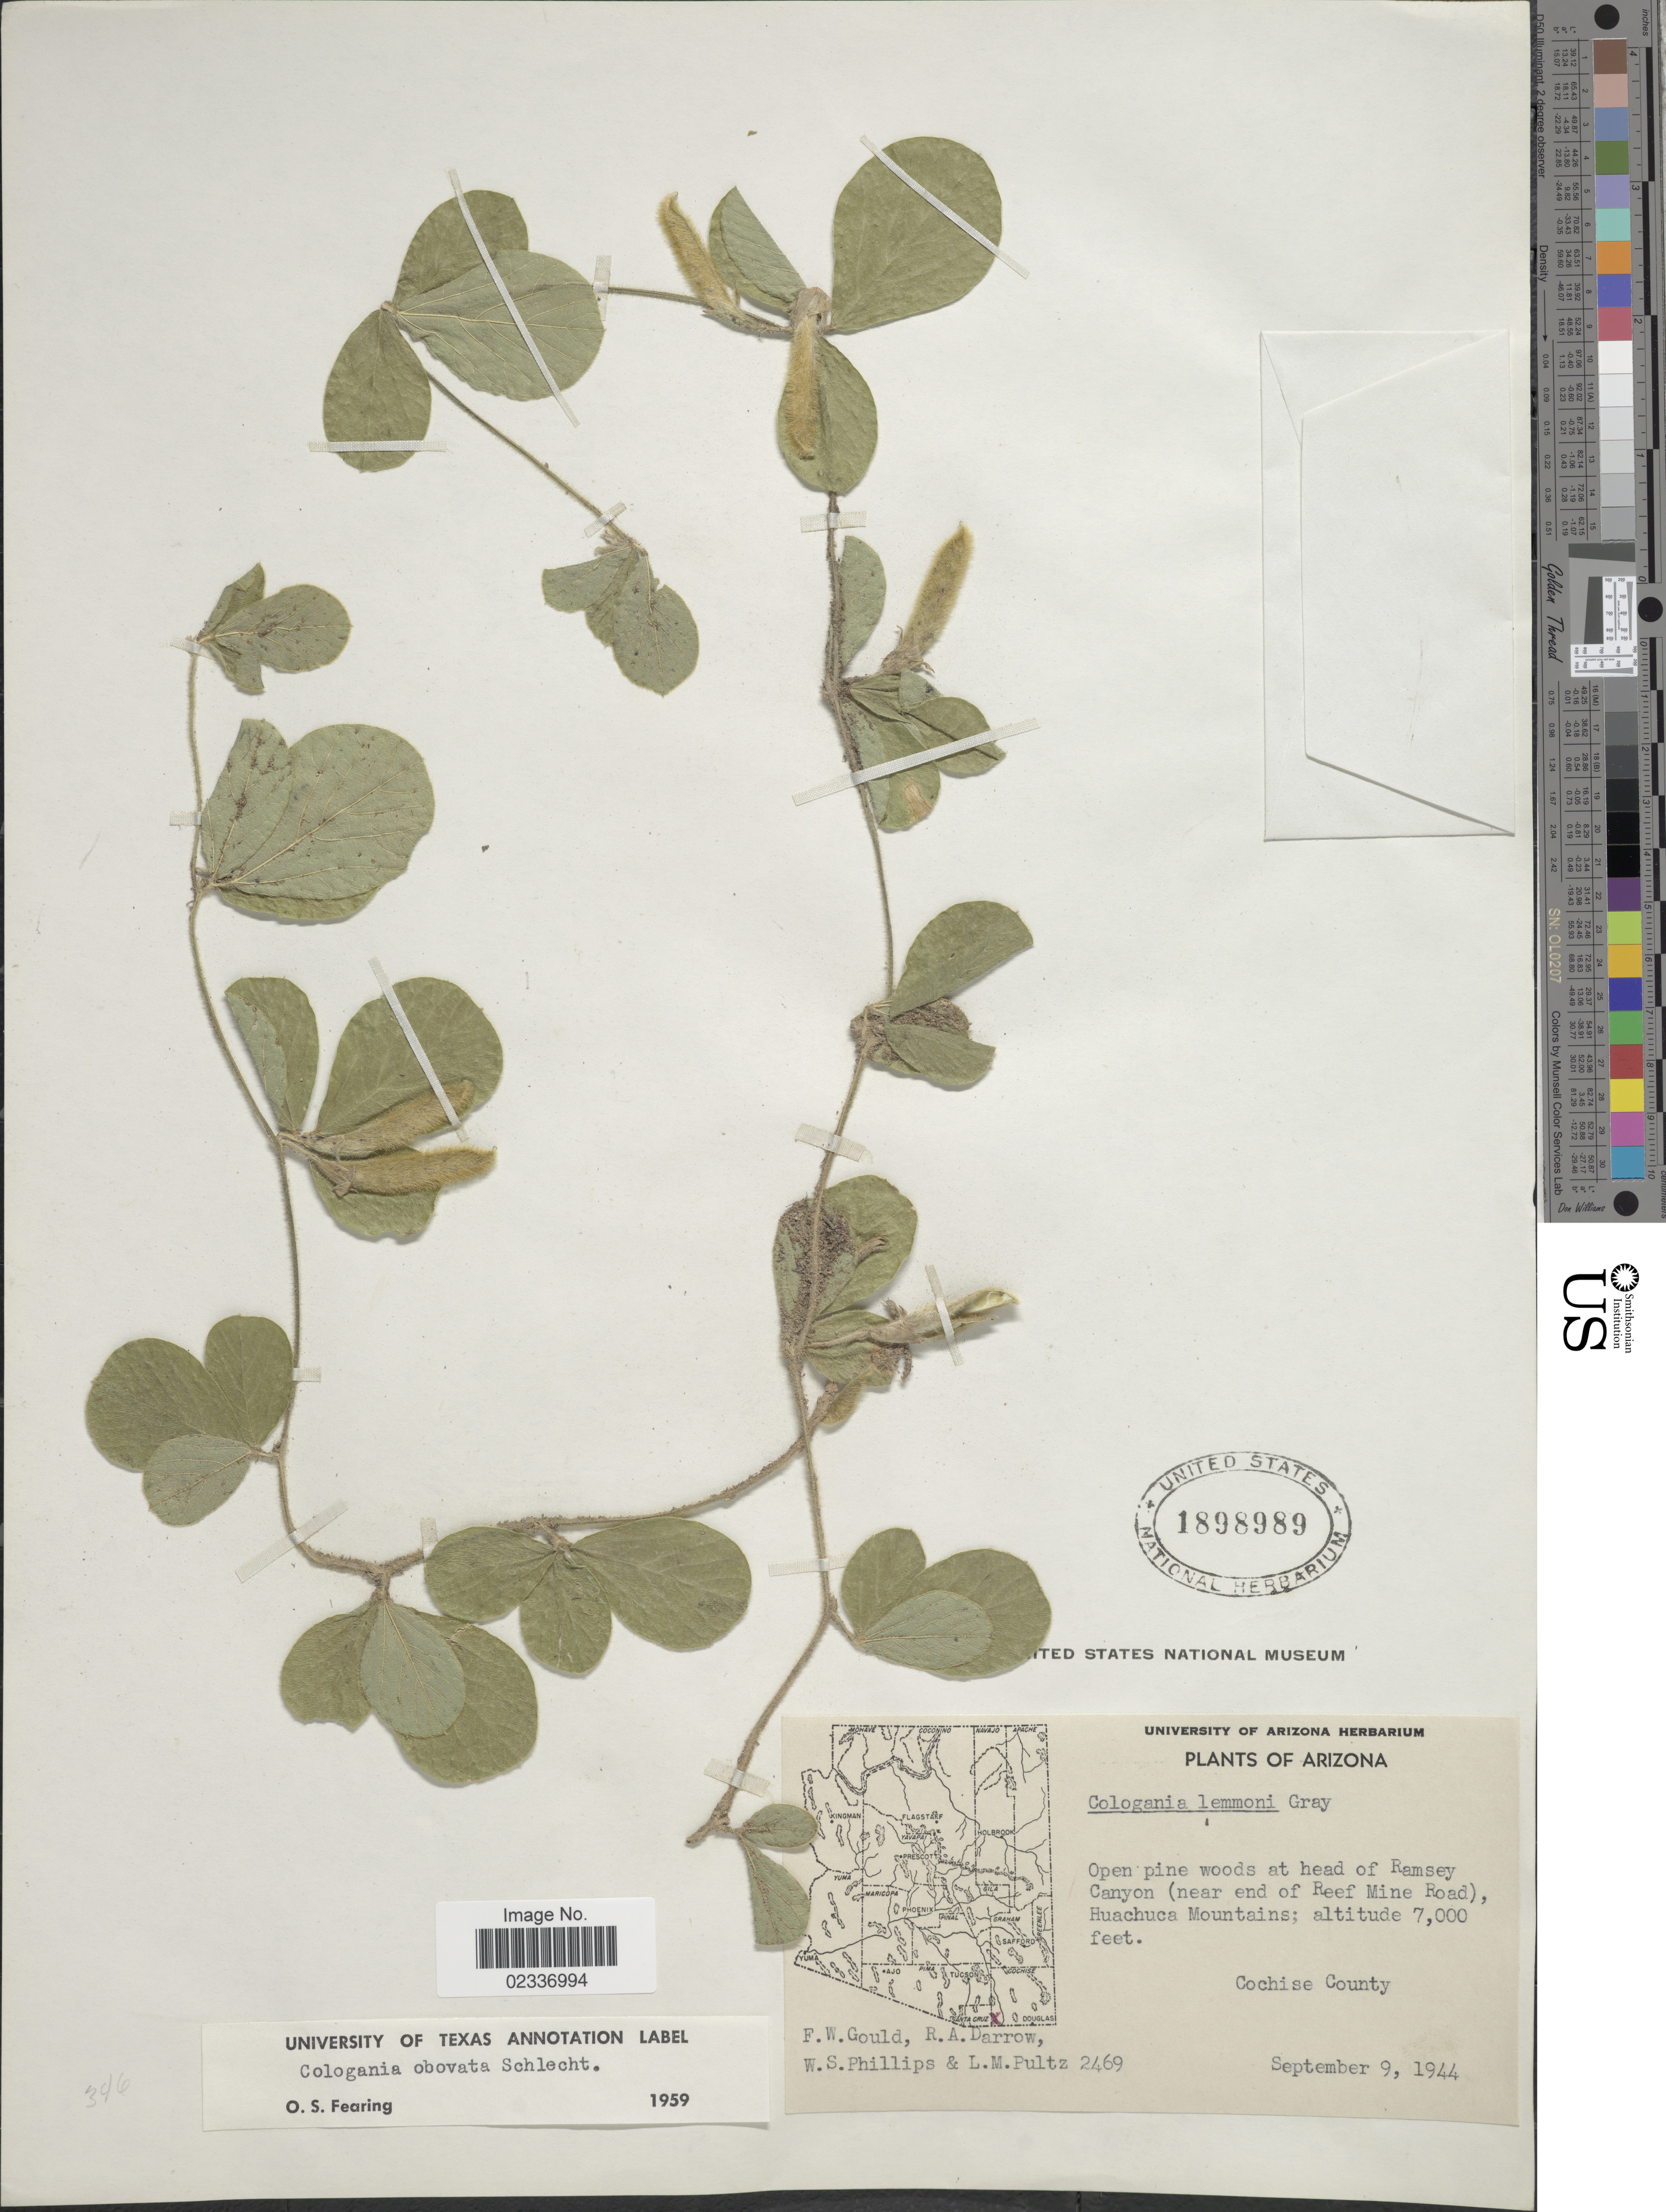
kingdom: Plantae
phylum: Tracheophyta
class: Magnoliopsida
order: Fabales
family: Fabaceae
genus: Cologania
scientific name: Cologania obovata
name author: Schltdl.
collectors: F. W. Gould, R. A. Darrow, W. S. Phillips & L. Pultz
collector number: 2469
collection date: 1944-09-09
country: United States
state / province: Arizona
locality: At head of Ramsey Canyon (near end of Reef Mine Road) Huachuca Mountains. Cochise County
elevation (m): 2134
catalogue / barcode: US 1898989